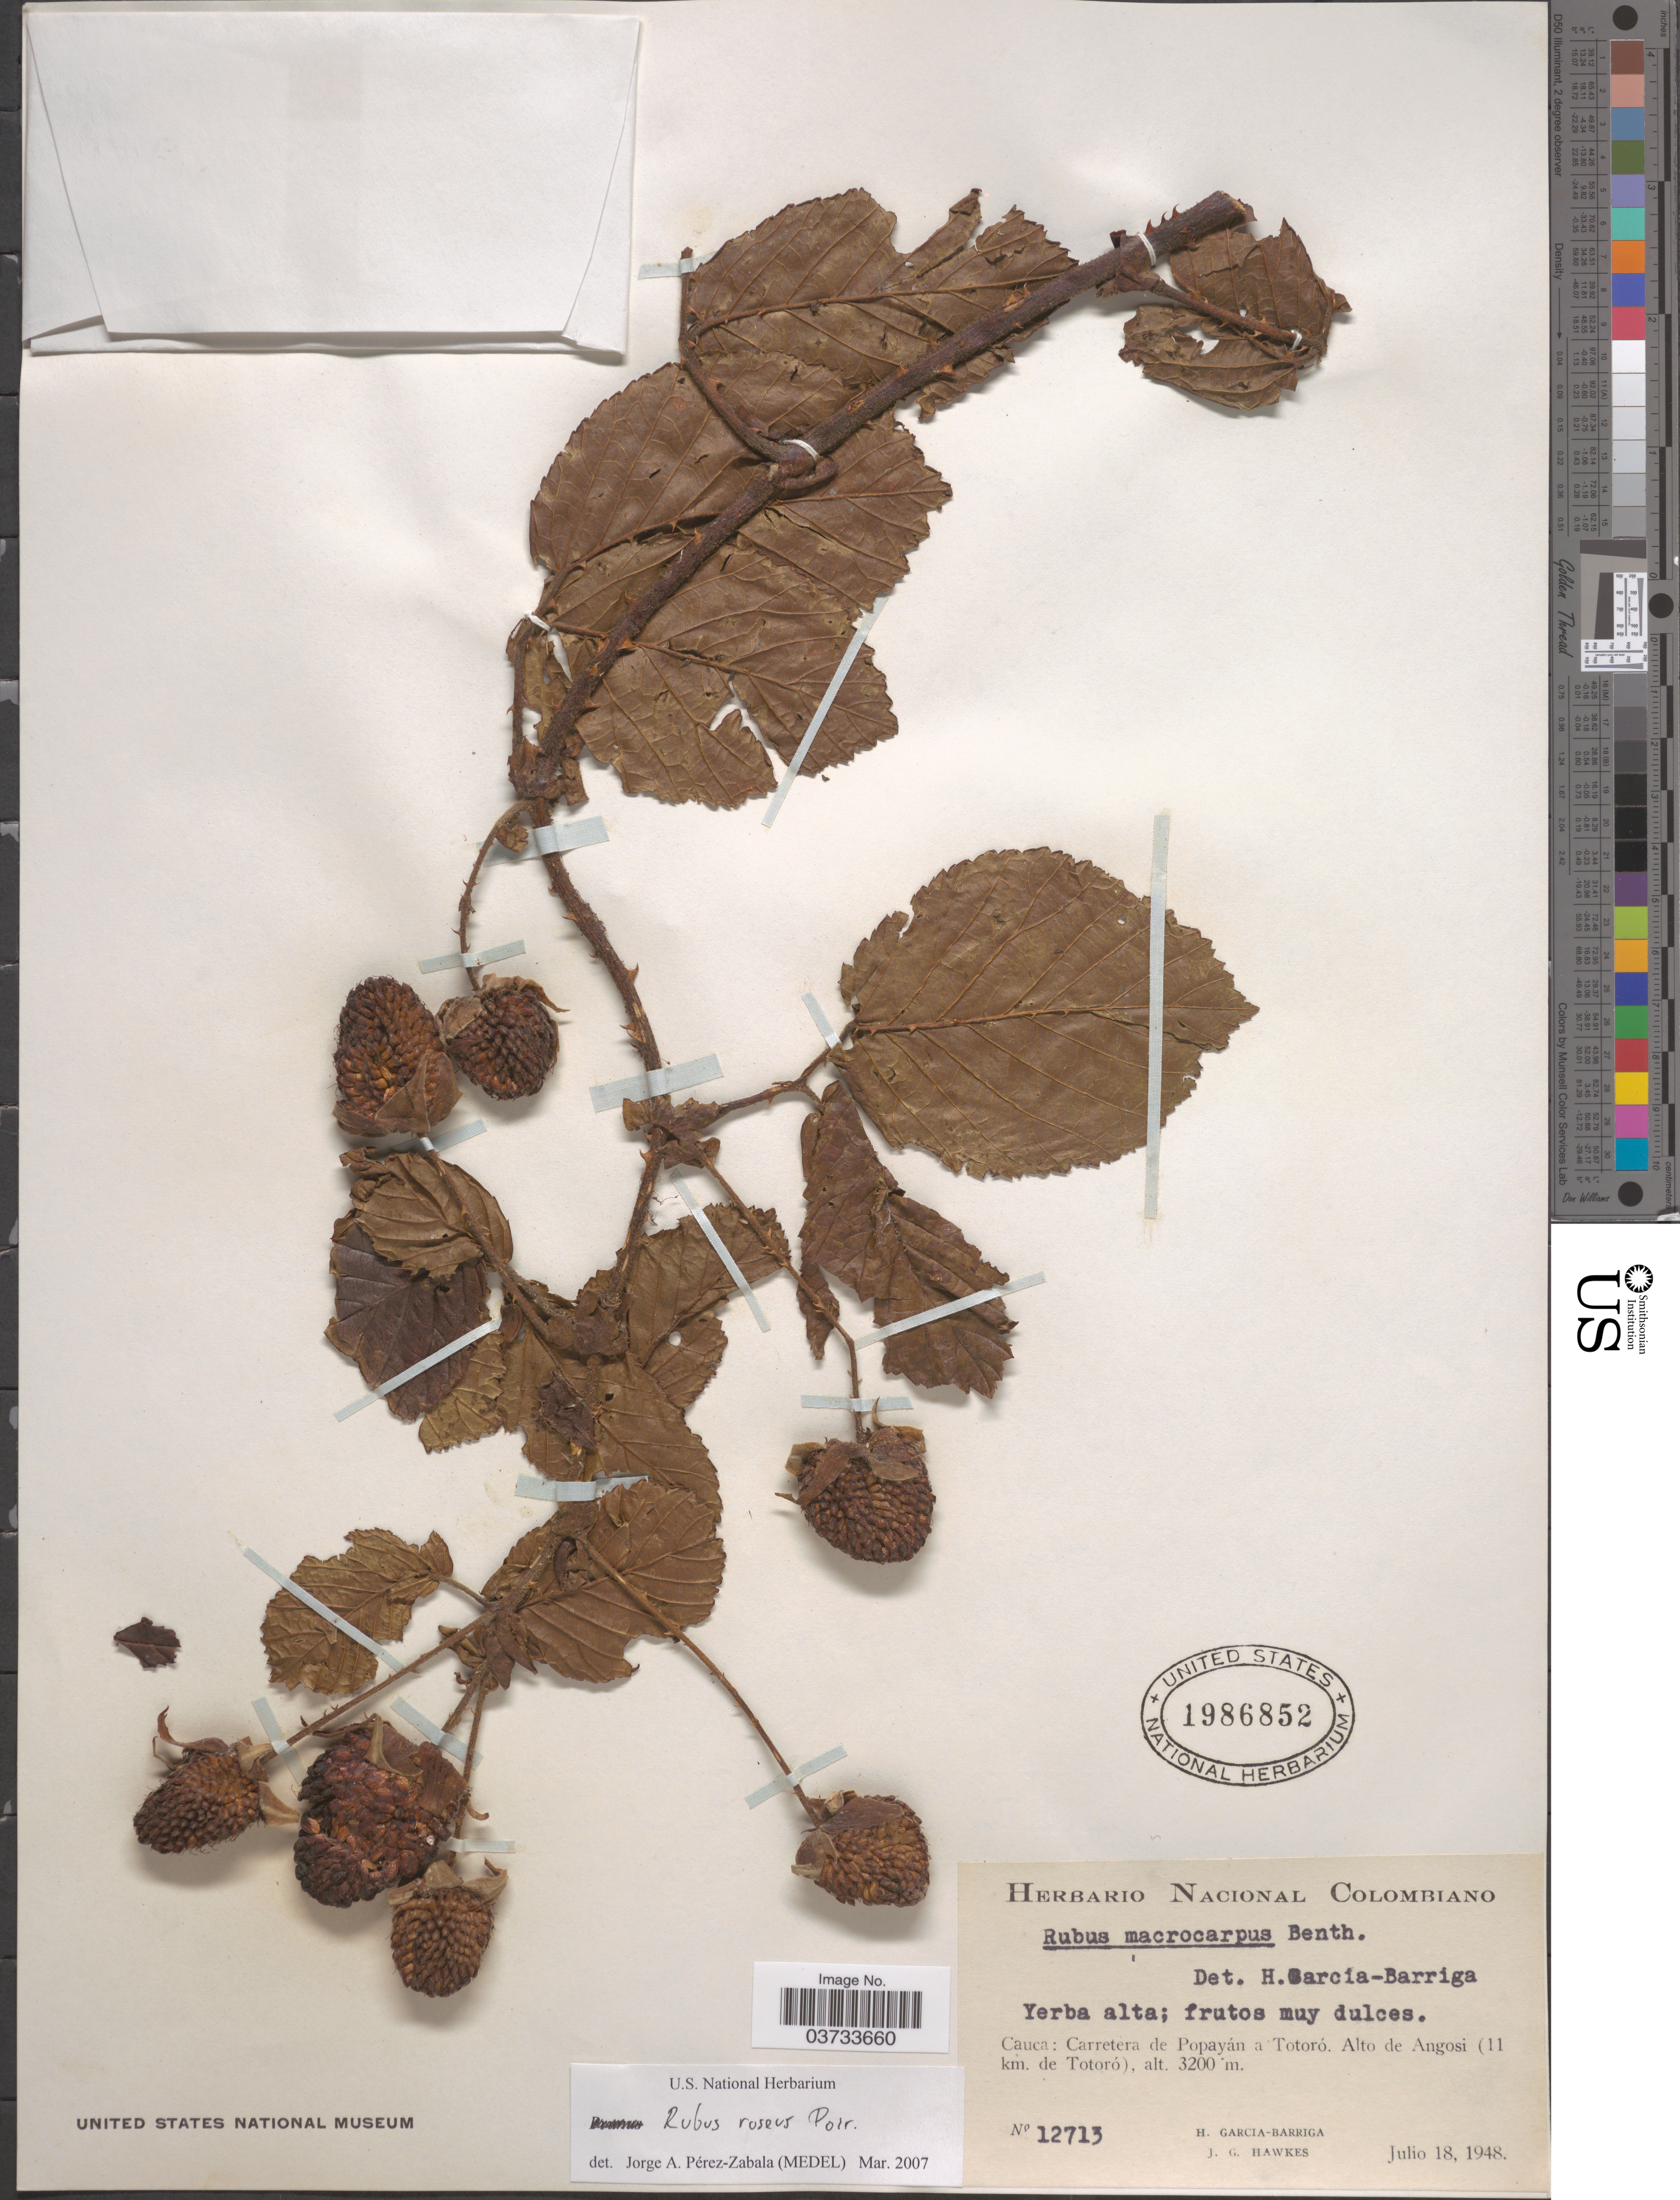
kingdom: Plantae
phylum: Tracheophyta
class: Magnoliopsida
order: Rosales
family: Rosaceae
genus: Rubus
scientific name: Rubus roseus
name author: Poir.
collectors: H. García Barriga & J. Hawkes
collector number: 12713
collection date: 1948-07-18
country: Colombia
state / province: Cauca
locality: Carretera de Popayán a Totoró. Alto de Angosi (11 km. de Totoró).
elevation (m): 3200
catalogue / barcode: US 1986852